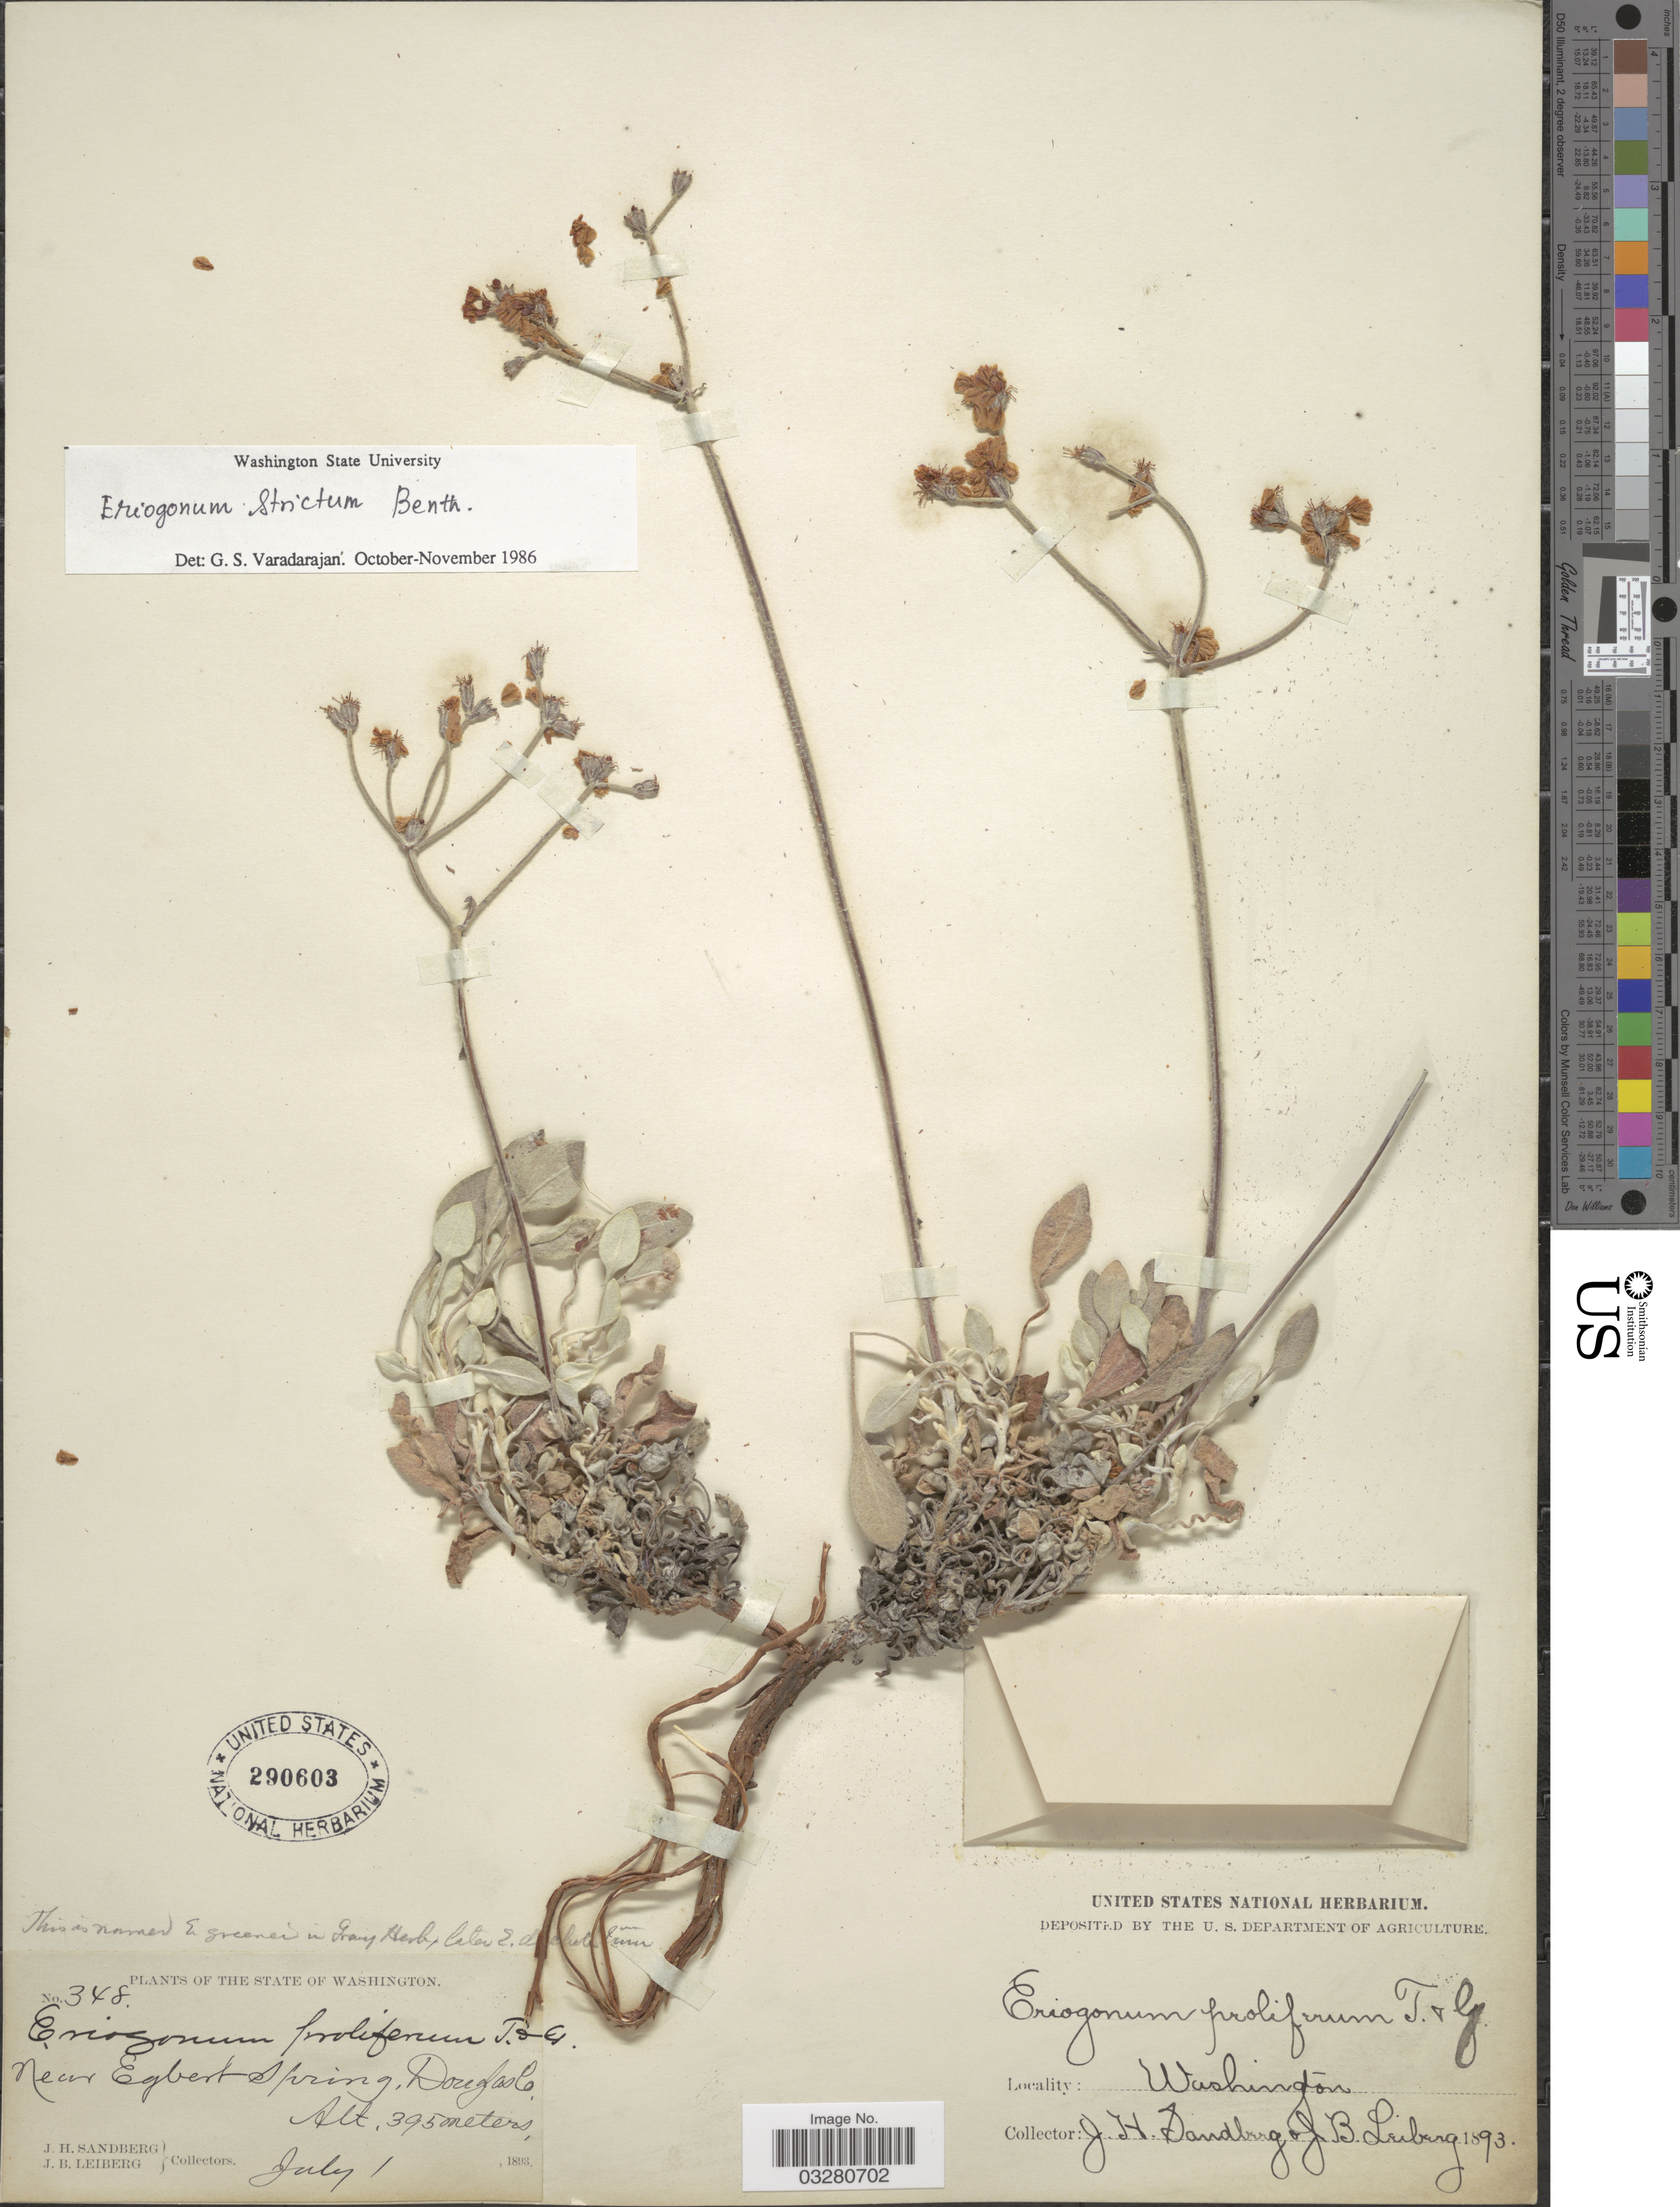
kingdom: Plantae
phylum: Tracheophyta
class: Magnoliopsida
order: Caryophyllales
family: Polygonaceae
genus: Eriogonum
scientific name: Eriogonum strictum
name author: Benth.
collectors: J. H. Sandberg & J. B. Leiberg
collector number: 348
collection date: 1893-07-01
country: United States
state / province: Washington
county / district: Douglas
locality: Near Egbert Spring, Douglas Co.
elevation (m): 395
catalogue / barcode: US 290603